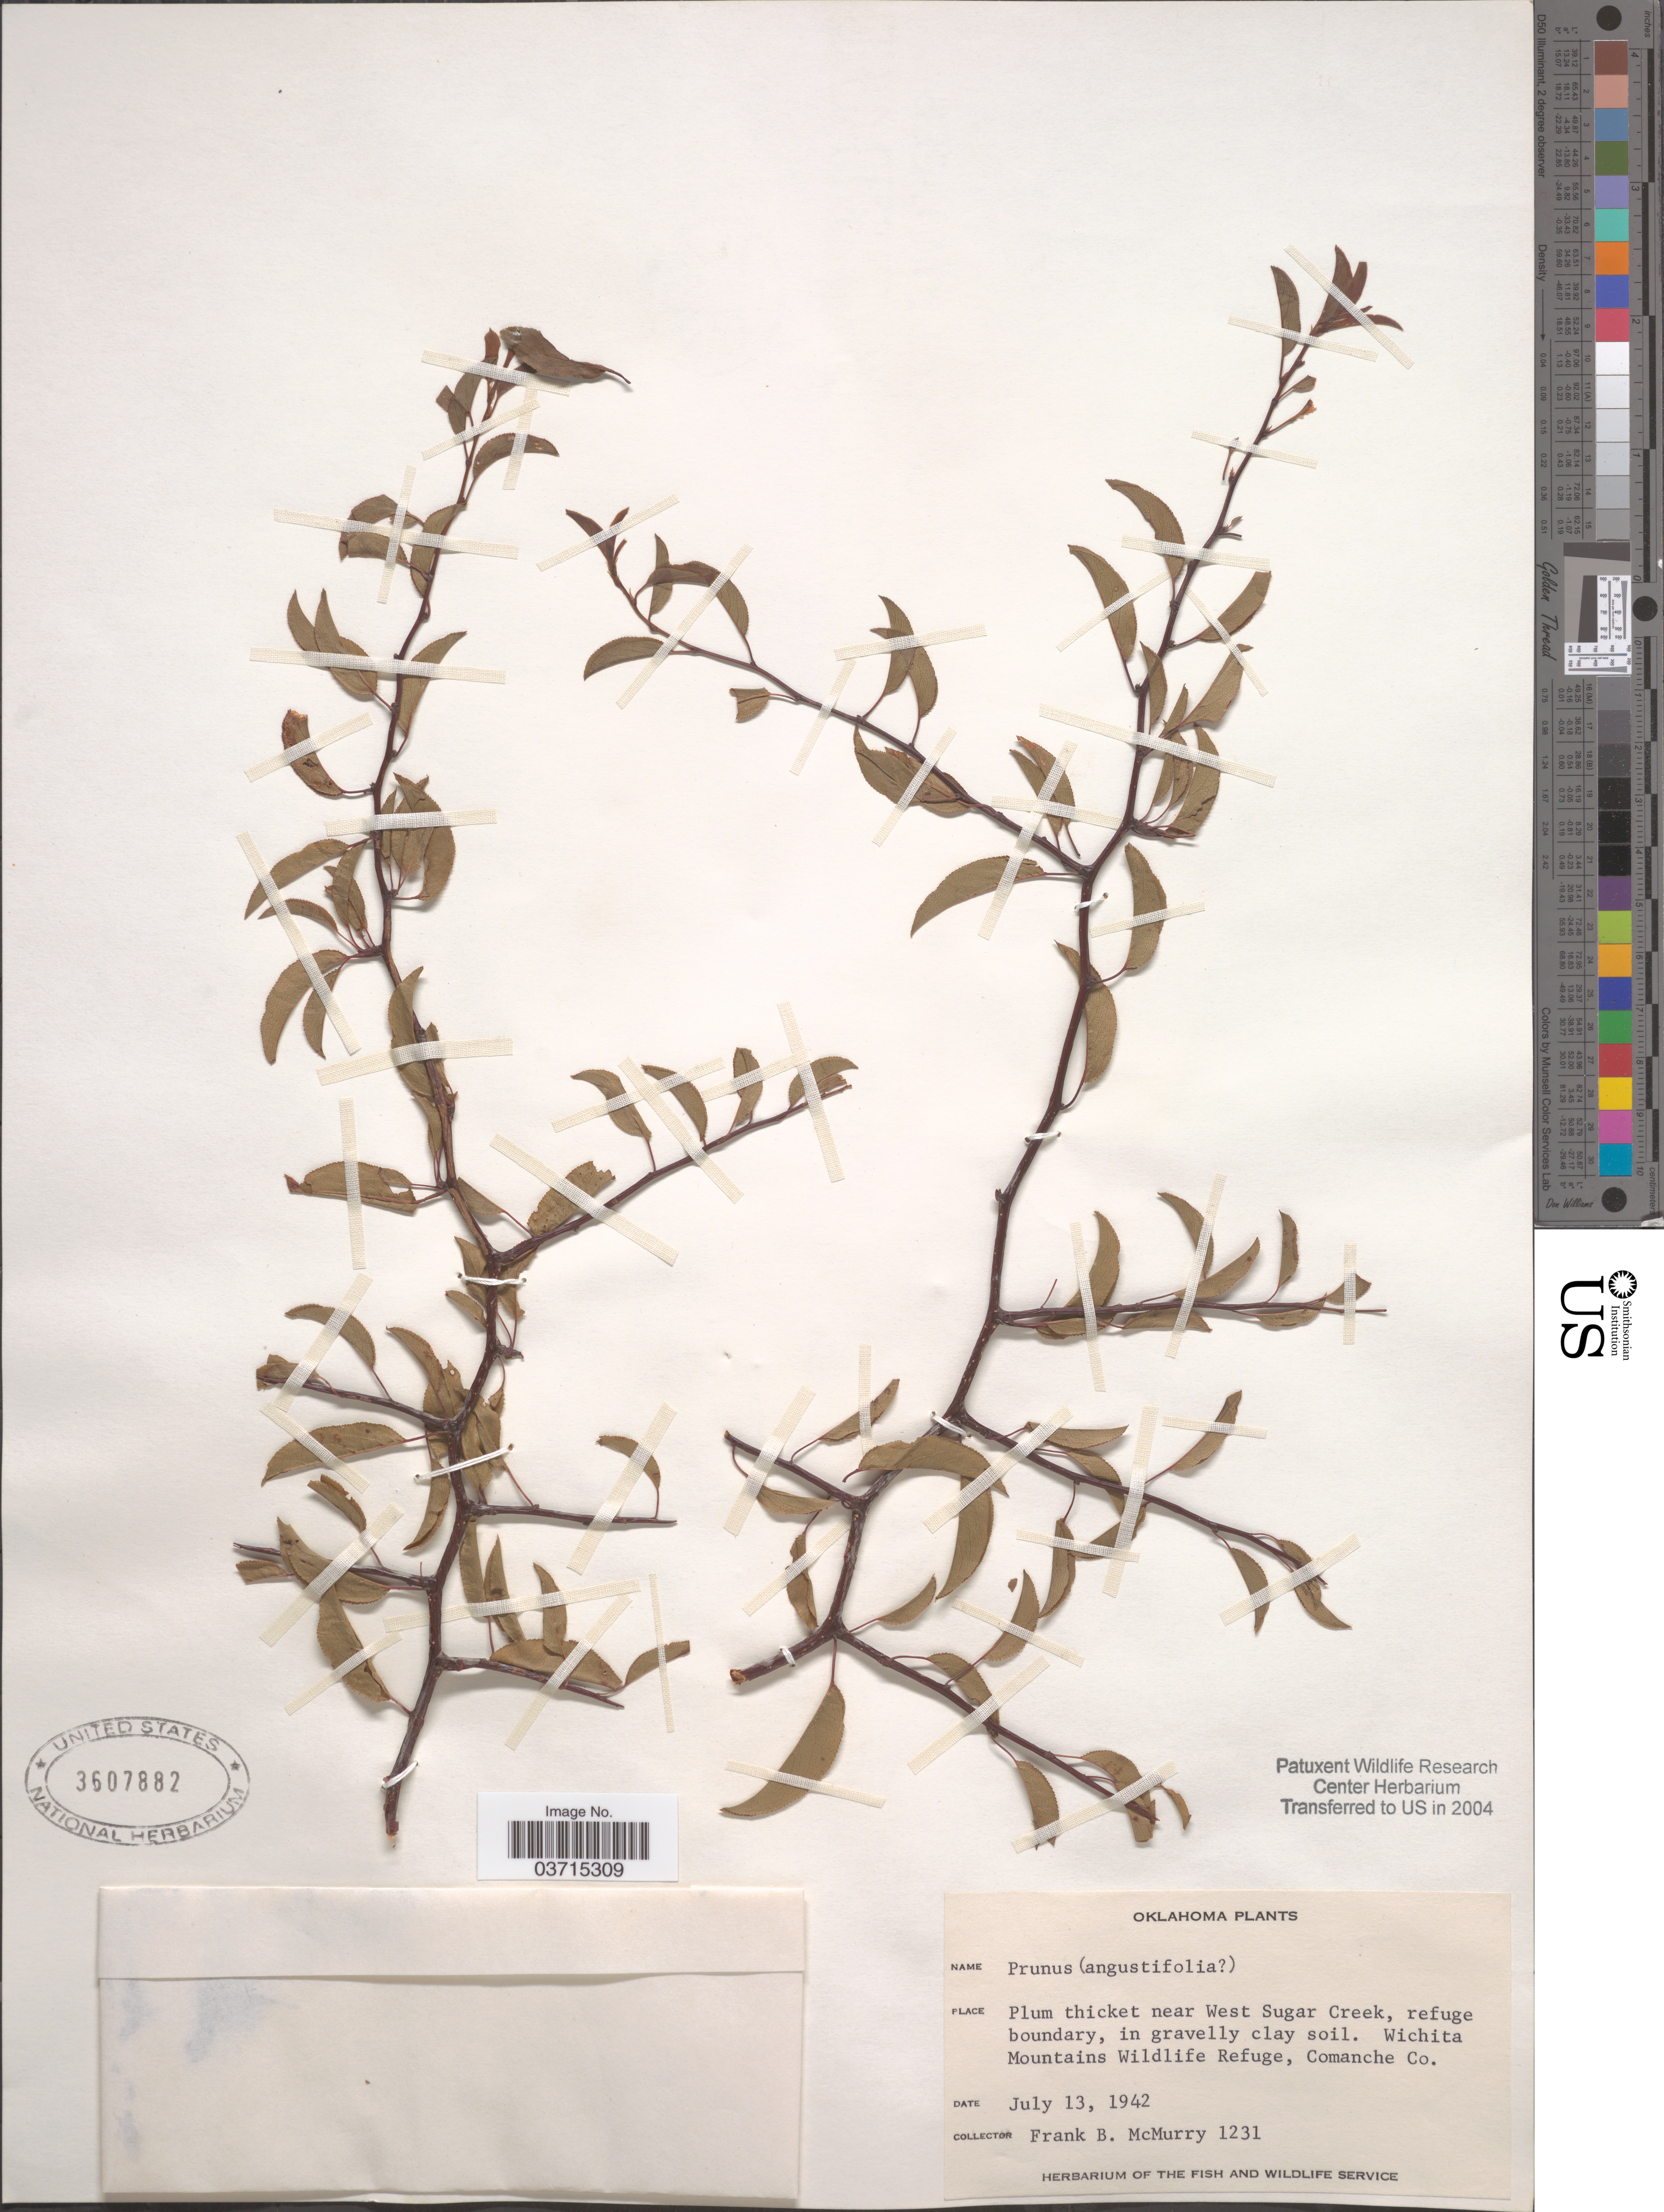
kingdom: Plantae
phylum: Tracheophyta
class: Magnoliopsida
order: Rosales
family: Rosaceae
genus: Prunus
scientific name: Prunus angustifolia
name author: Marshall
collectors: F. B. McMurry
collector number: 1231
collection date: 1942-07-13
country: United States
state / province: Oklahoma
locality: Near West Sugar Creek, refuge boundary. Wichita Mountains Wildlife Refuge, Comanche Co.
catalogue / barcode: US 3607882